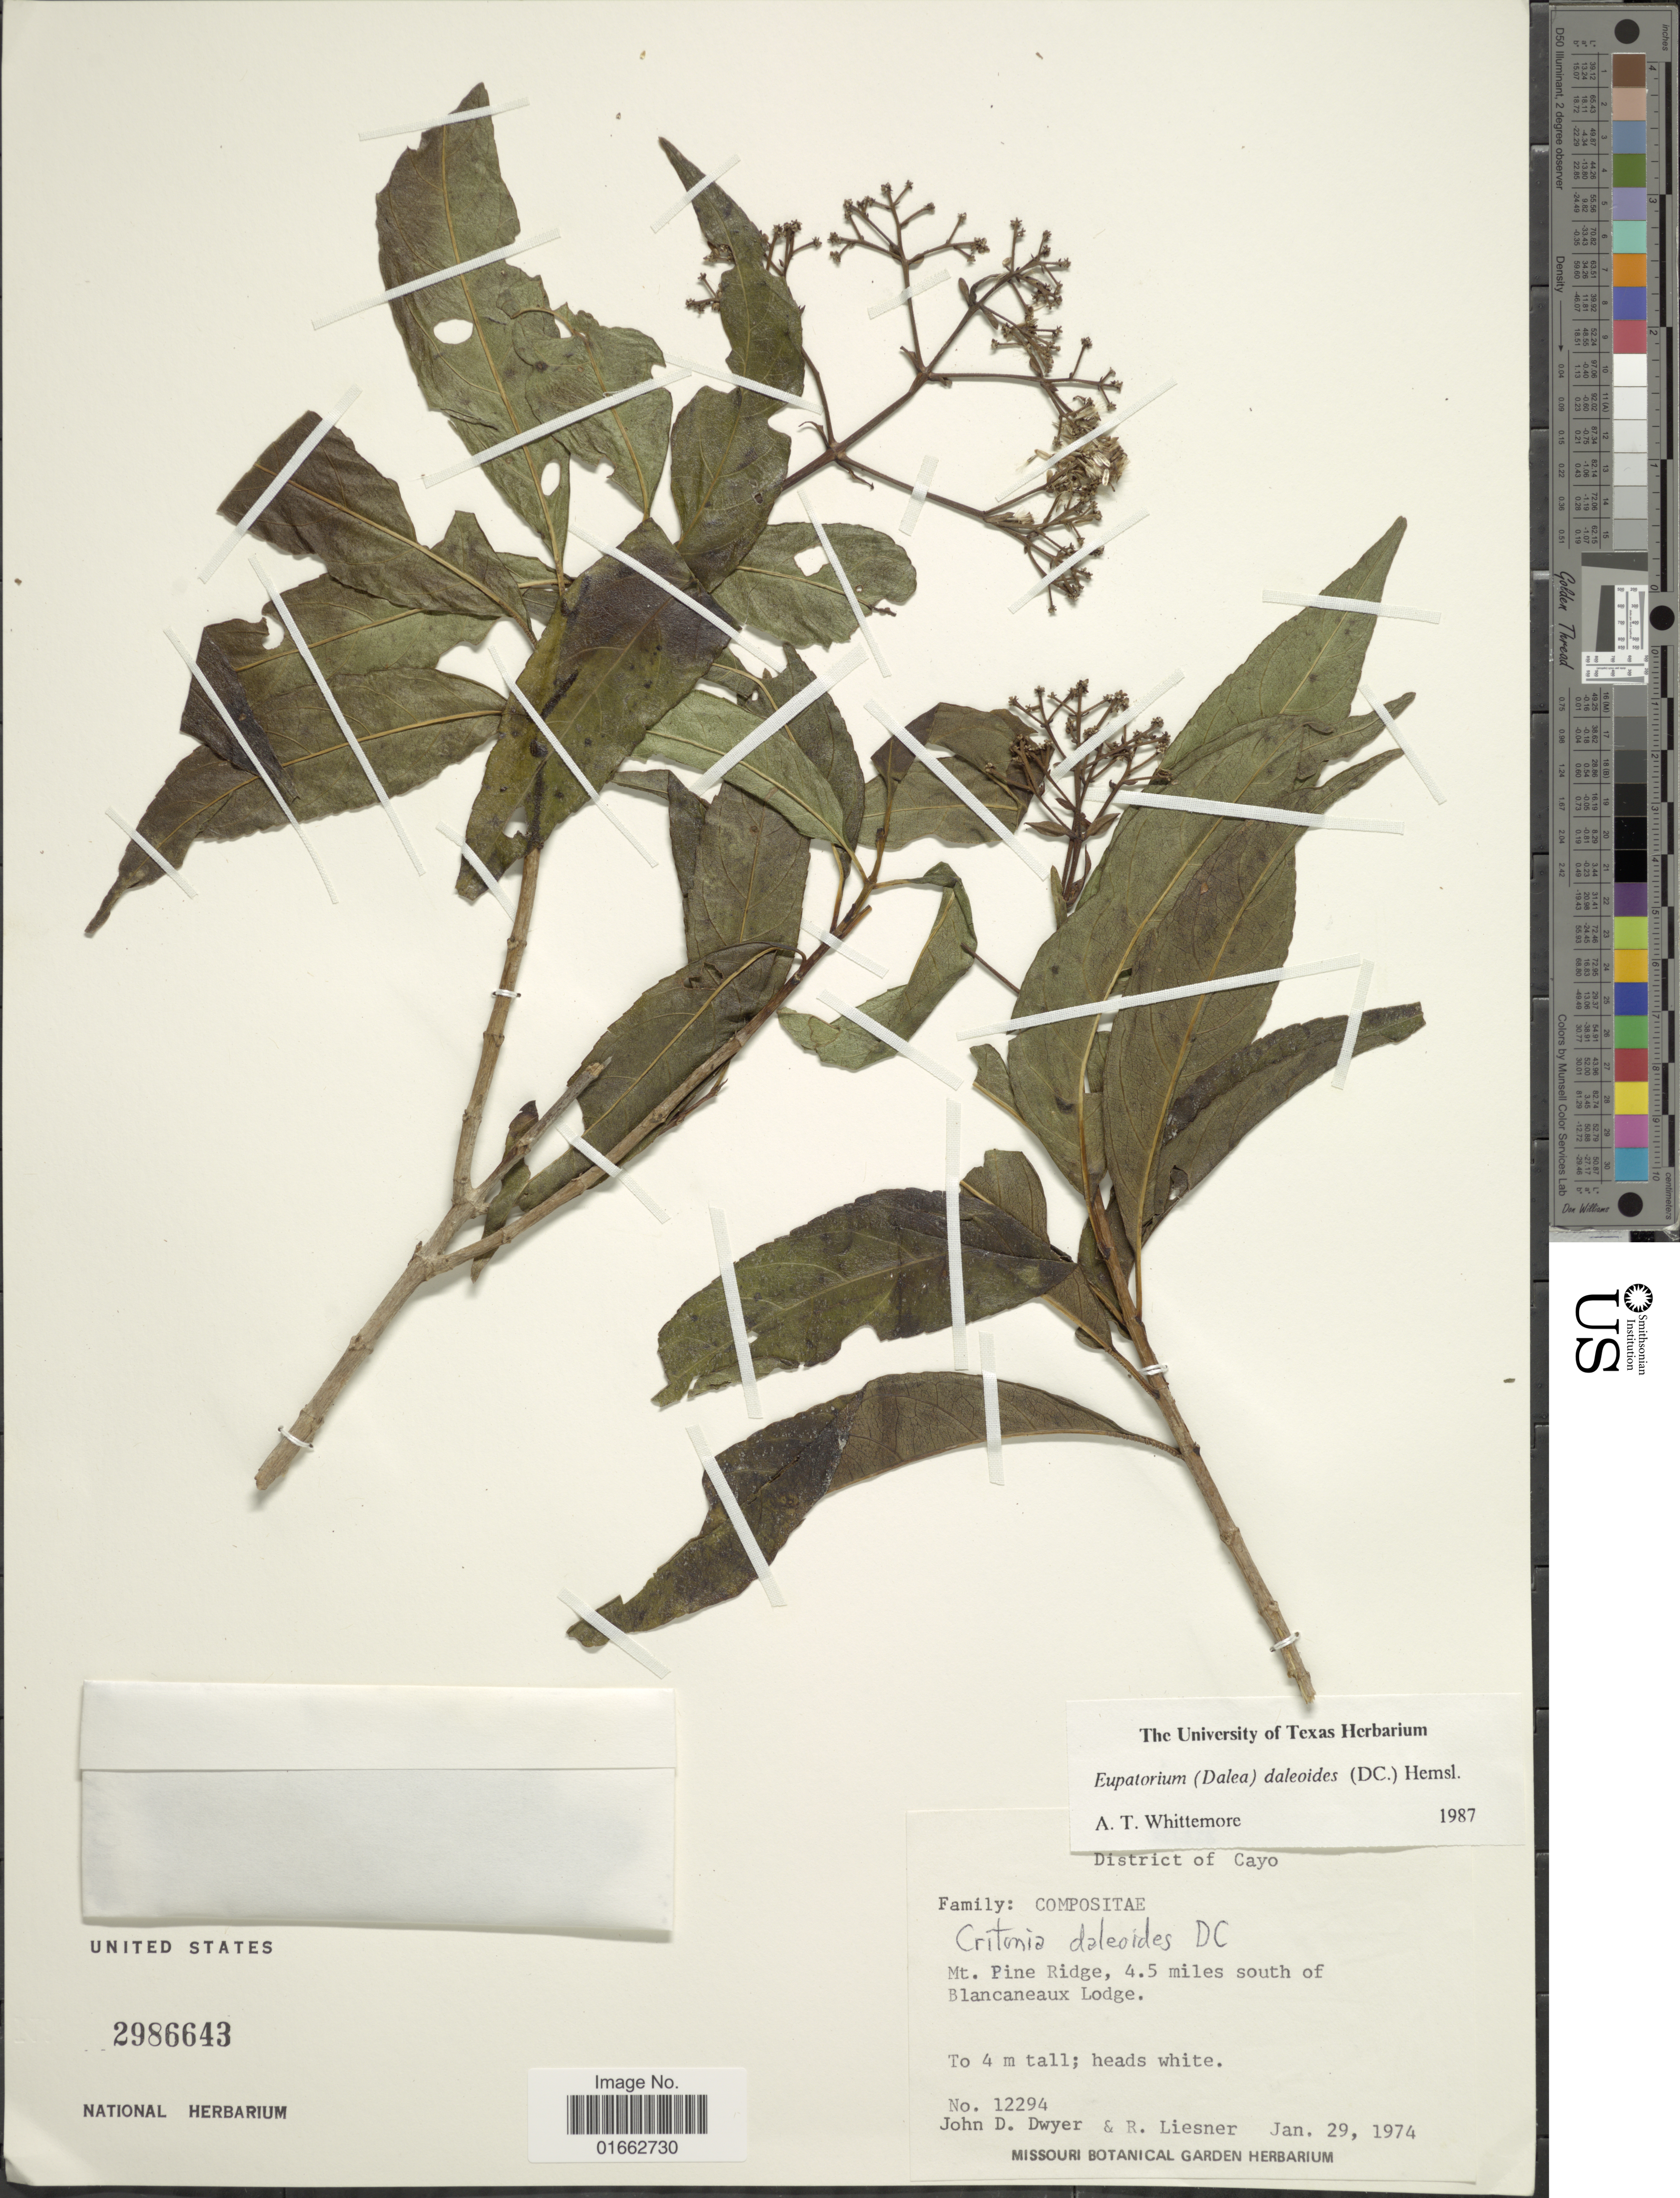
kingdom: Plantae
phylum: Tracheophyta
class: Magnoliopsida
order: Asterales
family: Asteraceae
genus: Critonia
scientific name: Critonia daleoides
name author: DC.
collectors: J. D. Dwyer & R. L. Liesner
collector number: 12294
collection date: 1974-01-29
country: Belize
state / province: Cayo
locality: Mt. Pine Ridge, 4.5 miles south of Blancaneaux Lodge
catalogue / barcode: US 2986643